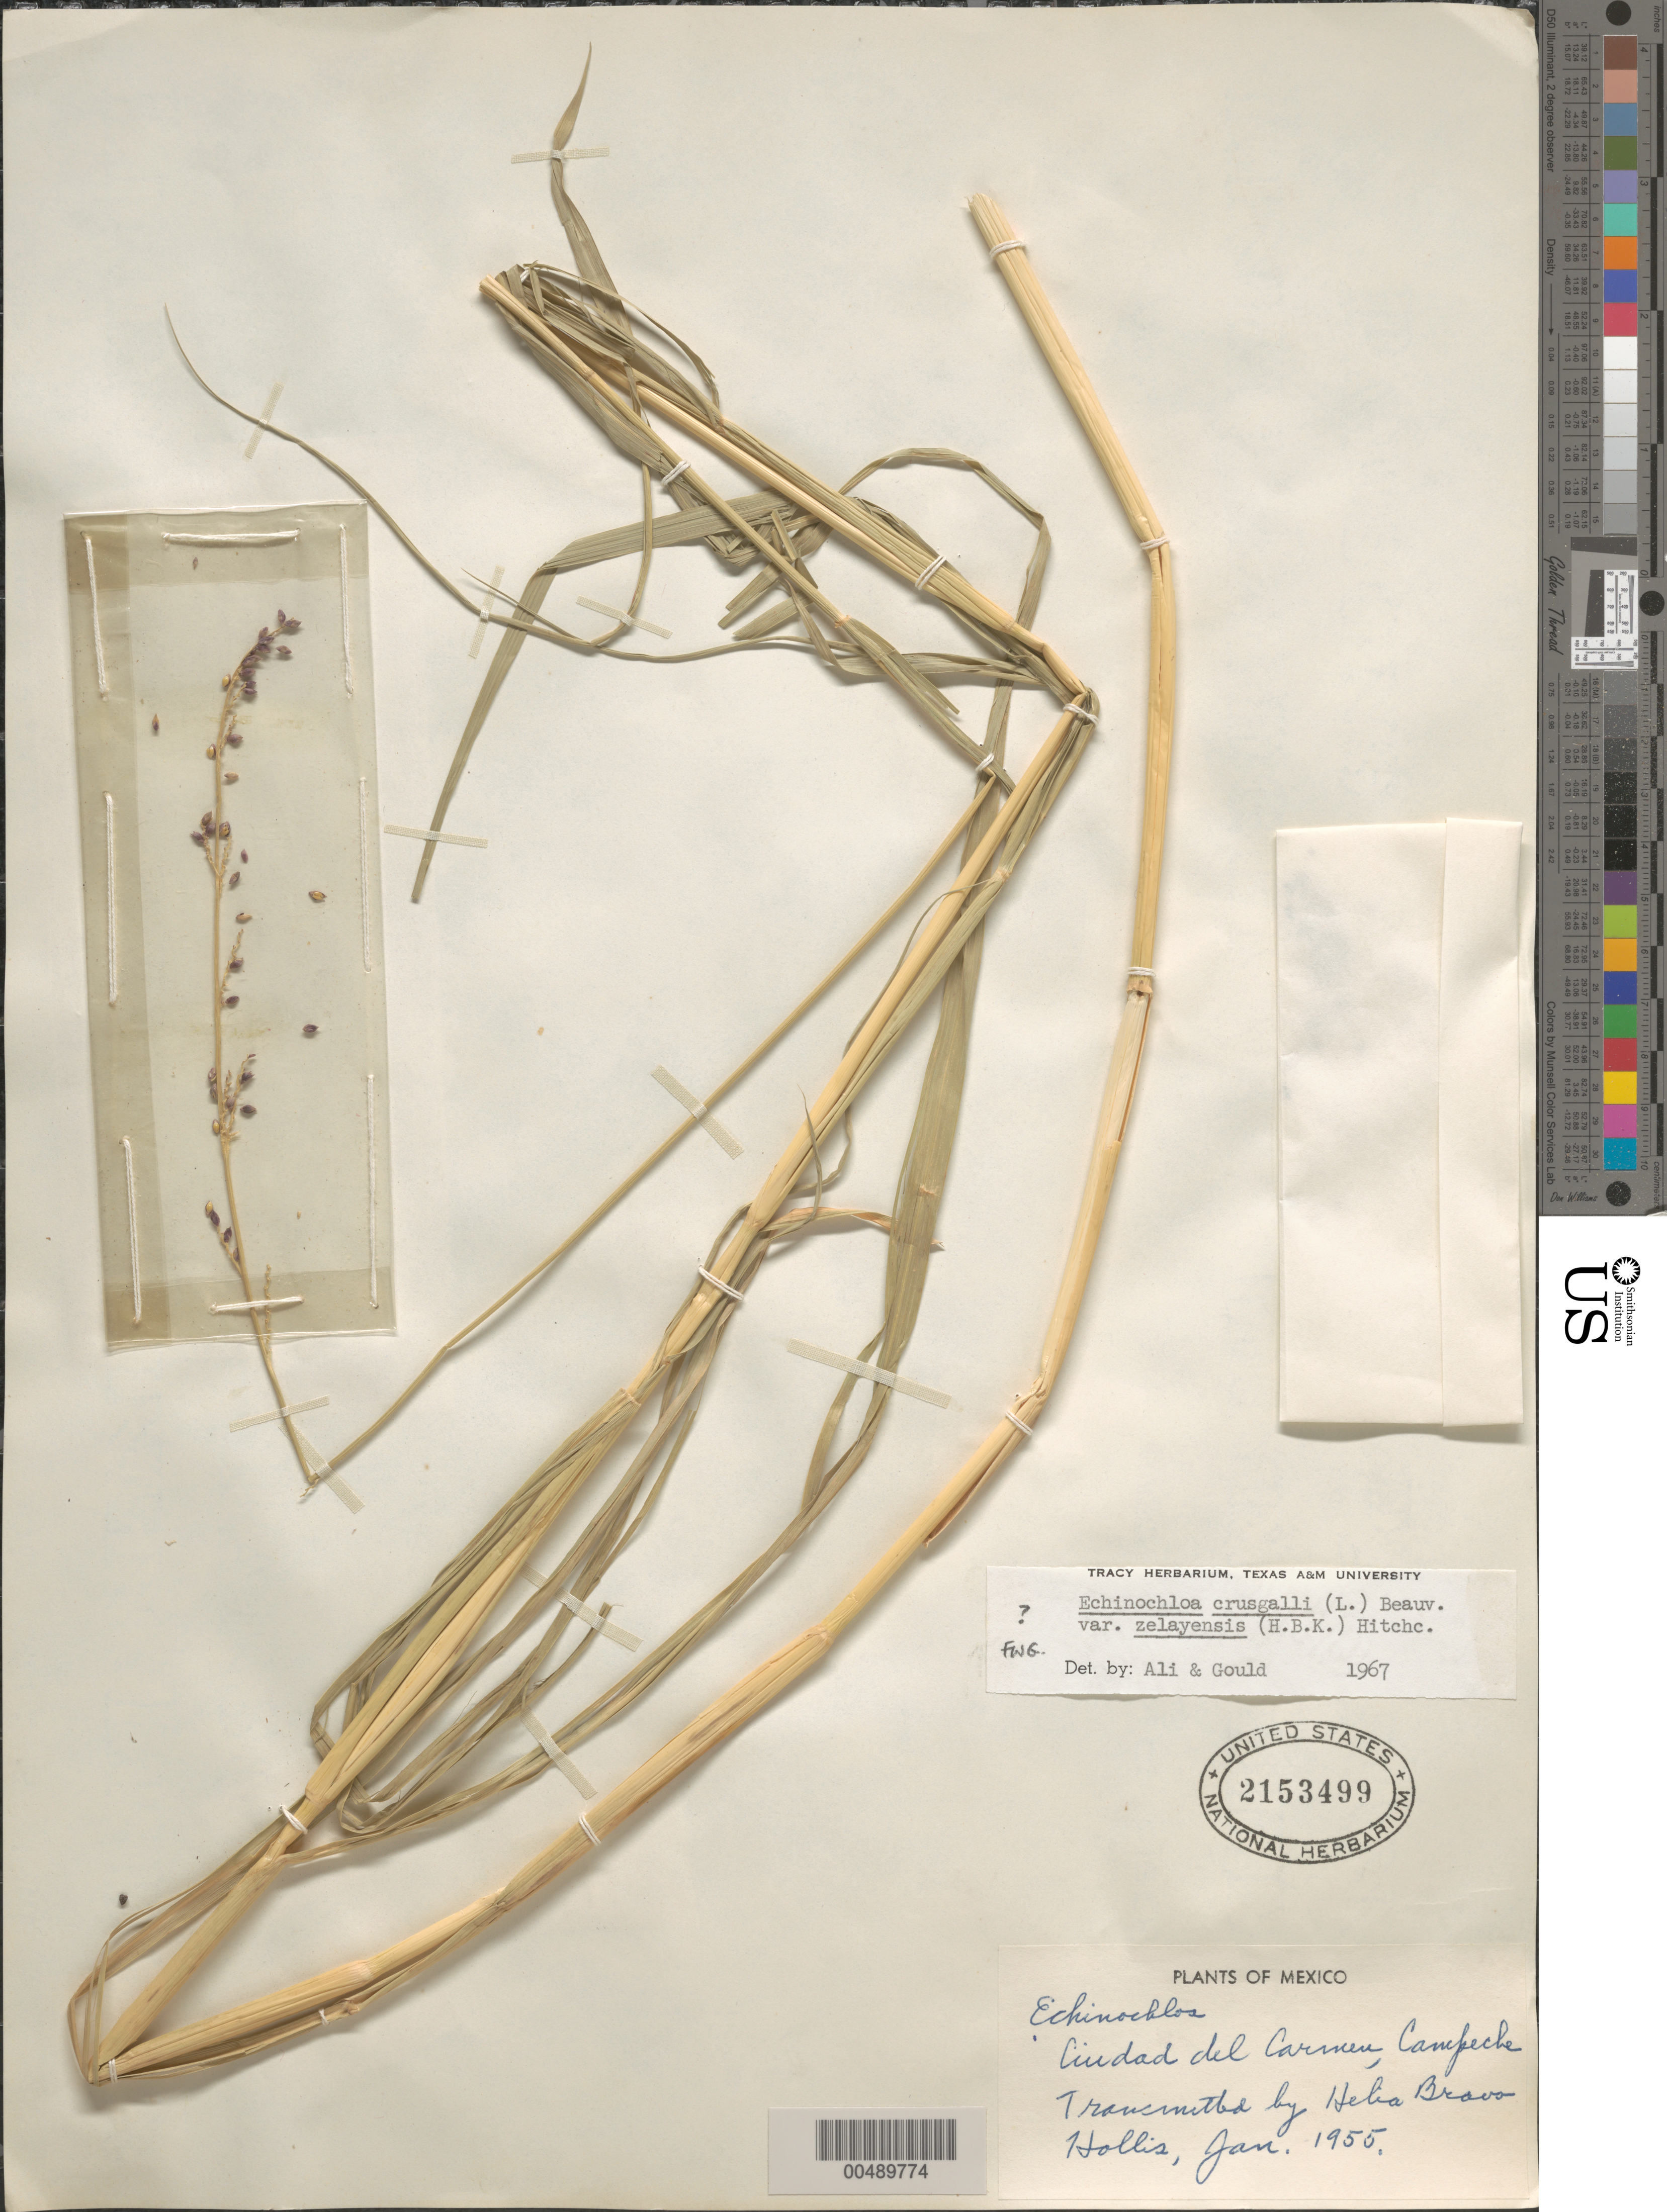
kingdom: Plantae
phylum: Tracheophyta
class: Liliopsida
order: Poales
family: Poaceae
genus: Echinochloa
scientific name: Echinochloa crus-galli var. zelayensis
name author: (Kunth) Hitchc.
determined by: Ali, M. A.; Gould, F. W.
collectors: H. Bravo-Hollis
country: Mexico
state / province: Chiapas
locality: Ciudad del Carmen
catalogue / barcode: US 2153499